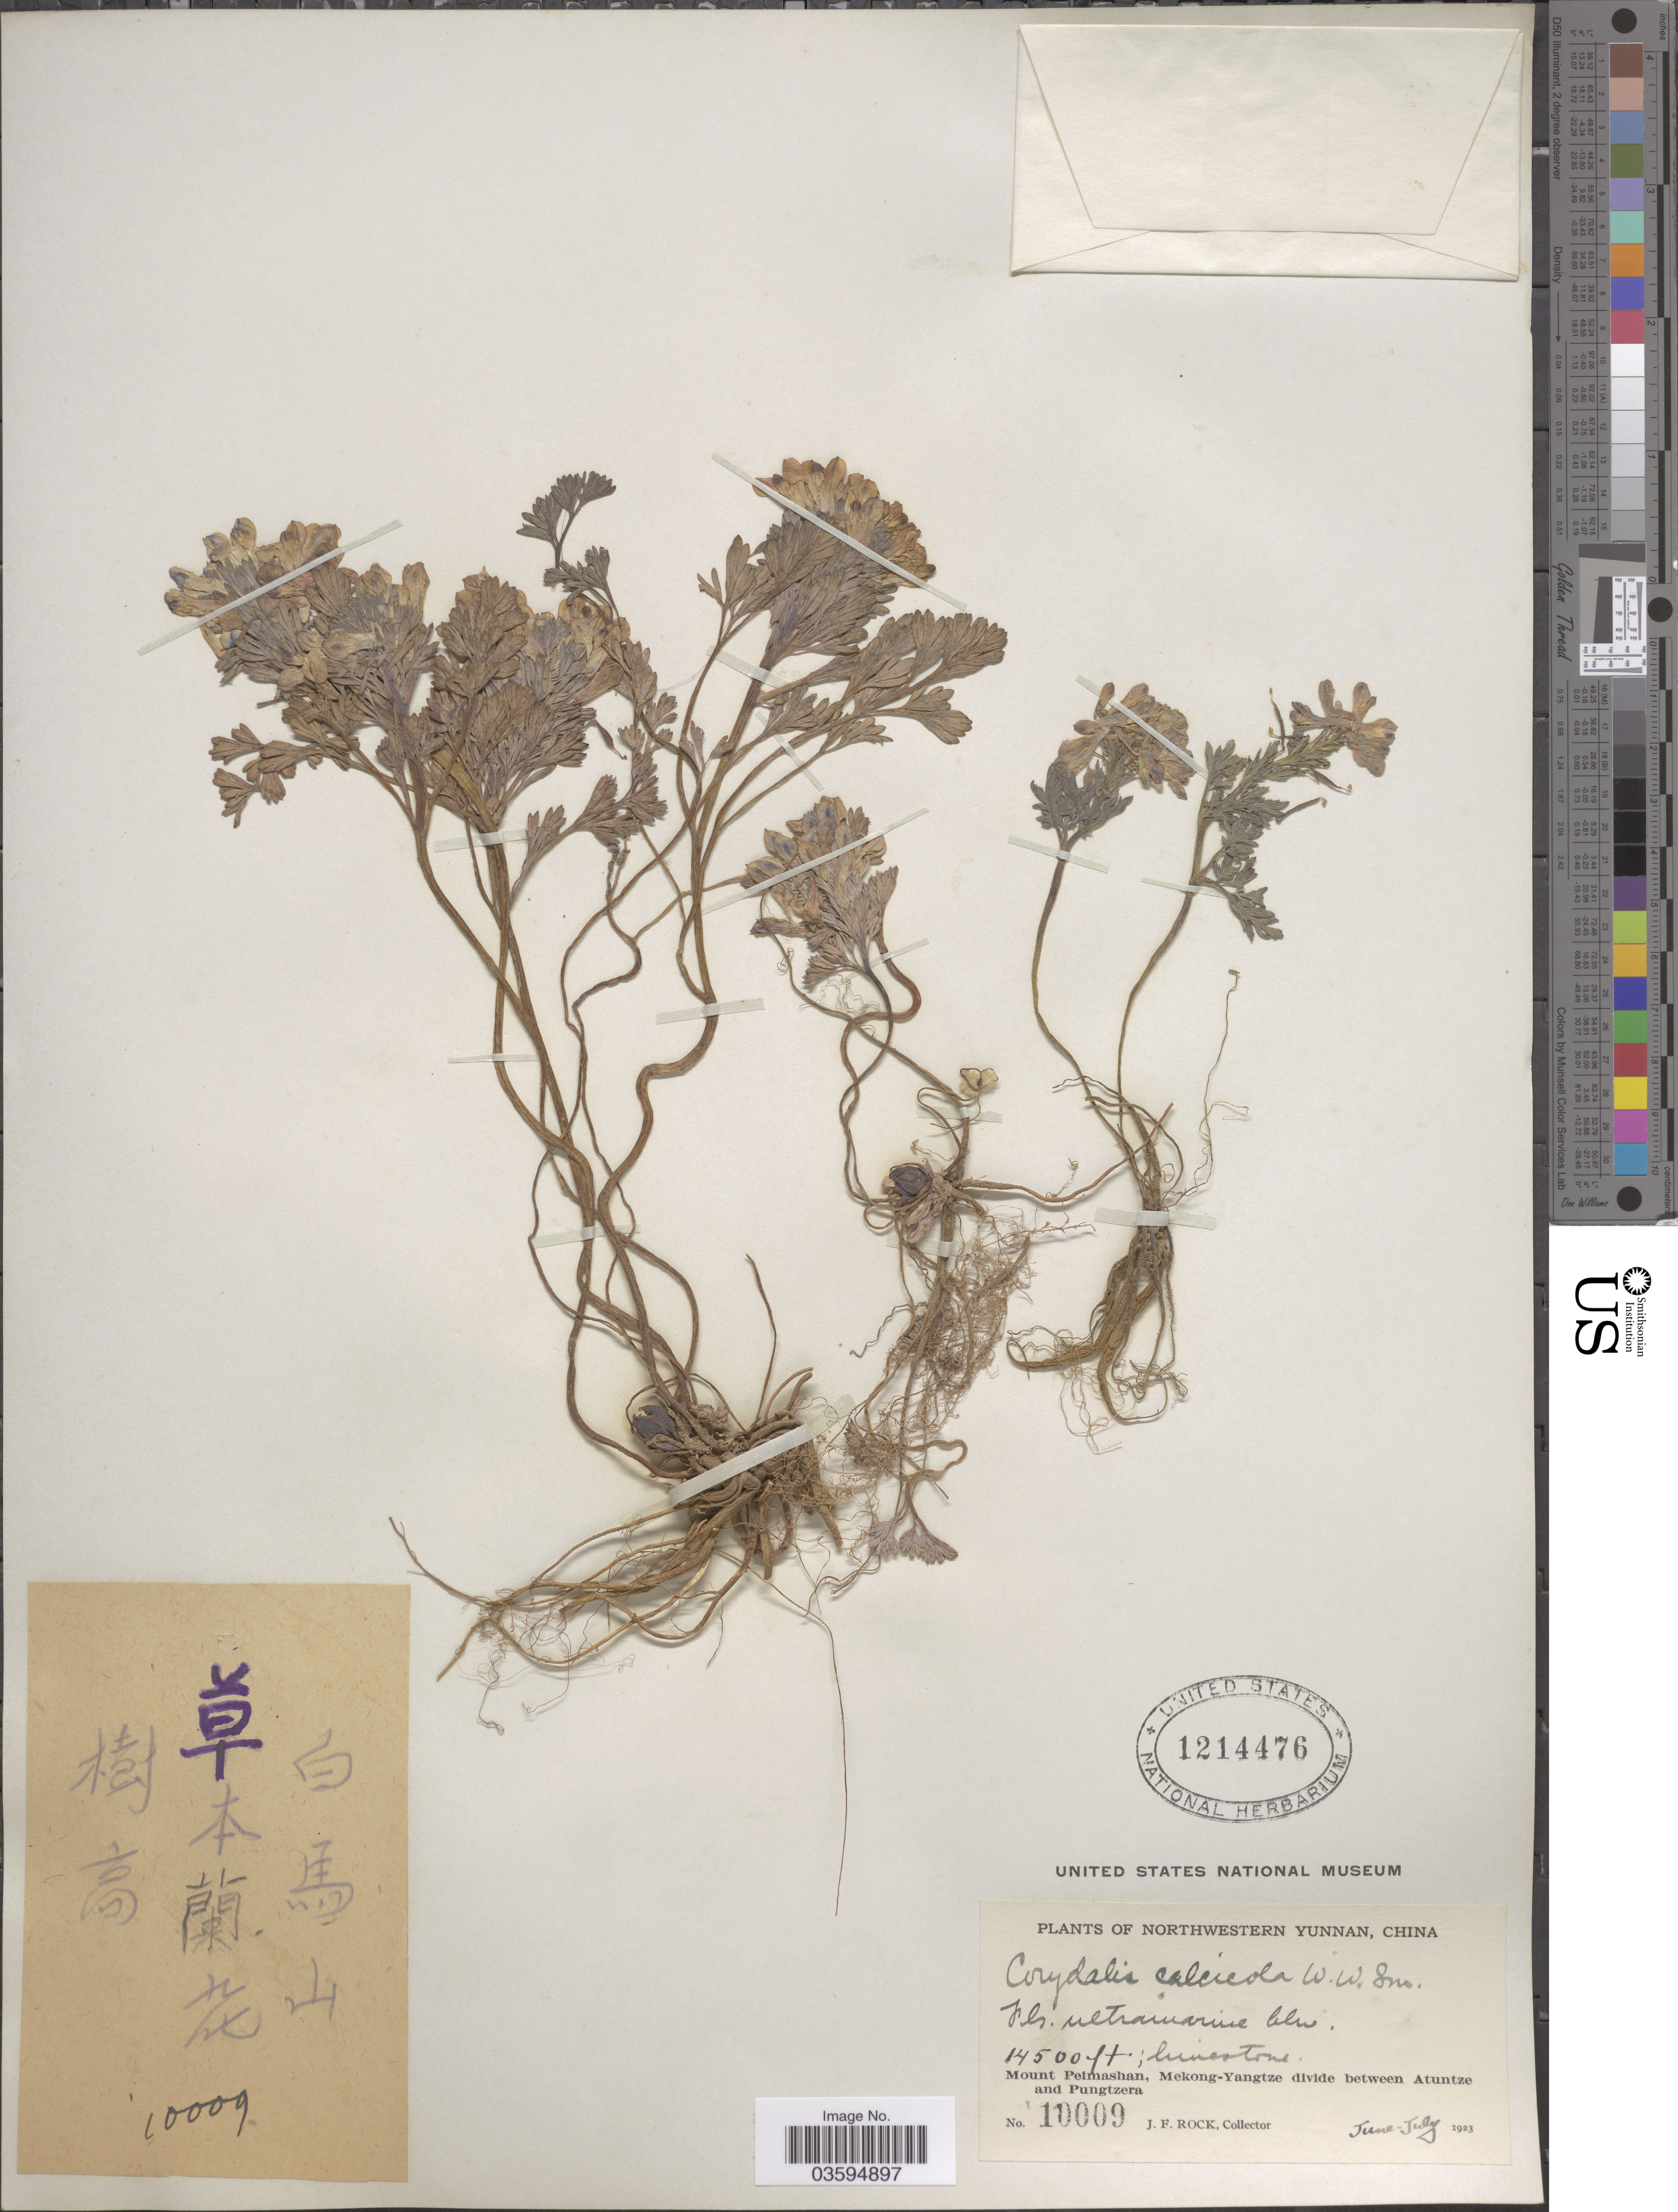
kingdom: Plantae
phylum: Tracheophyta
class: Magnoliopsida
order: Ranunculales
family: Papaveraceae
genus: Corydalis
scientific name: Corydalis adrienii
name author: Prain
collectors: J. Rock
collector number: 10009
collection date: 1923-06/1923-07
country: China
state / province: Yunnan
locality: Northwestern Yunnan. Mount Peimashan, Mekong-Yangtze divide between Atuntze and Pungtzera.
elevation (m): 4420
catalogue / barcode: US 1214476